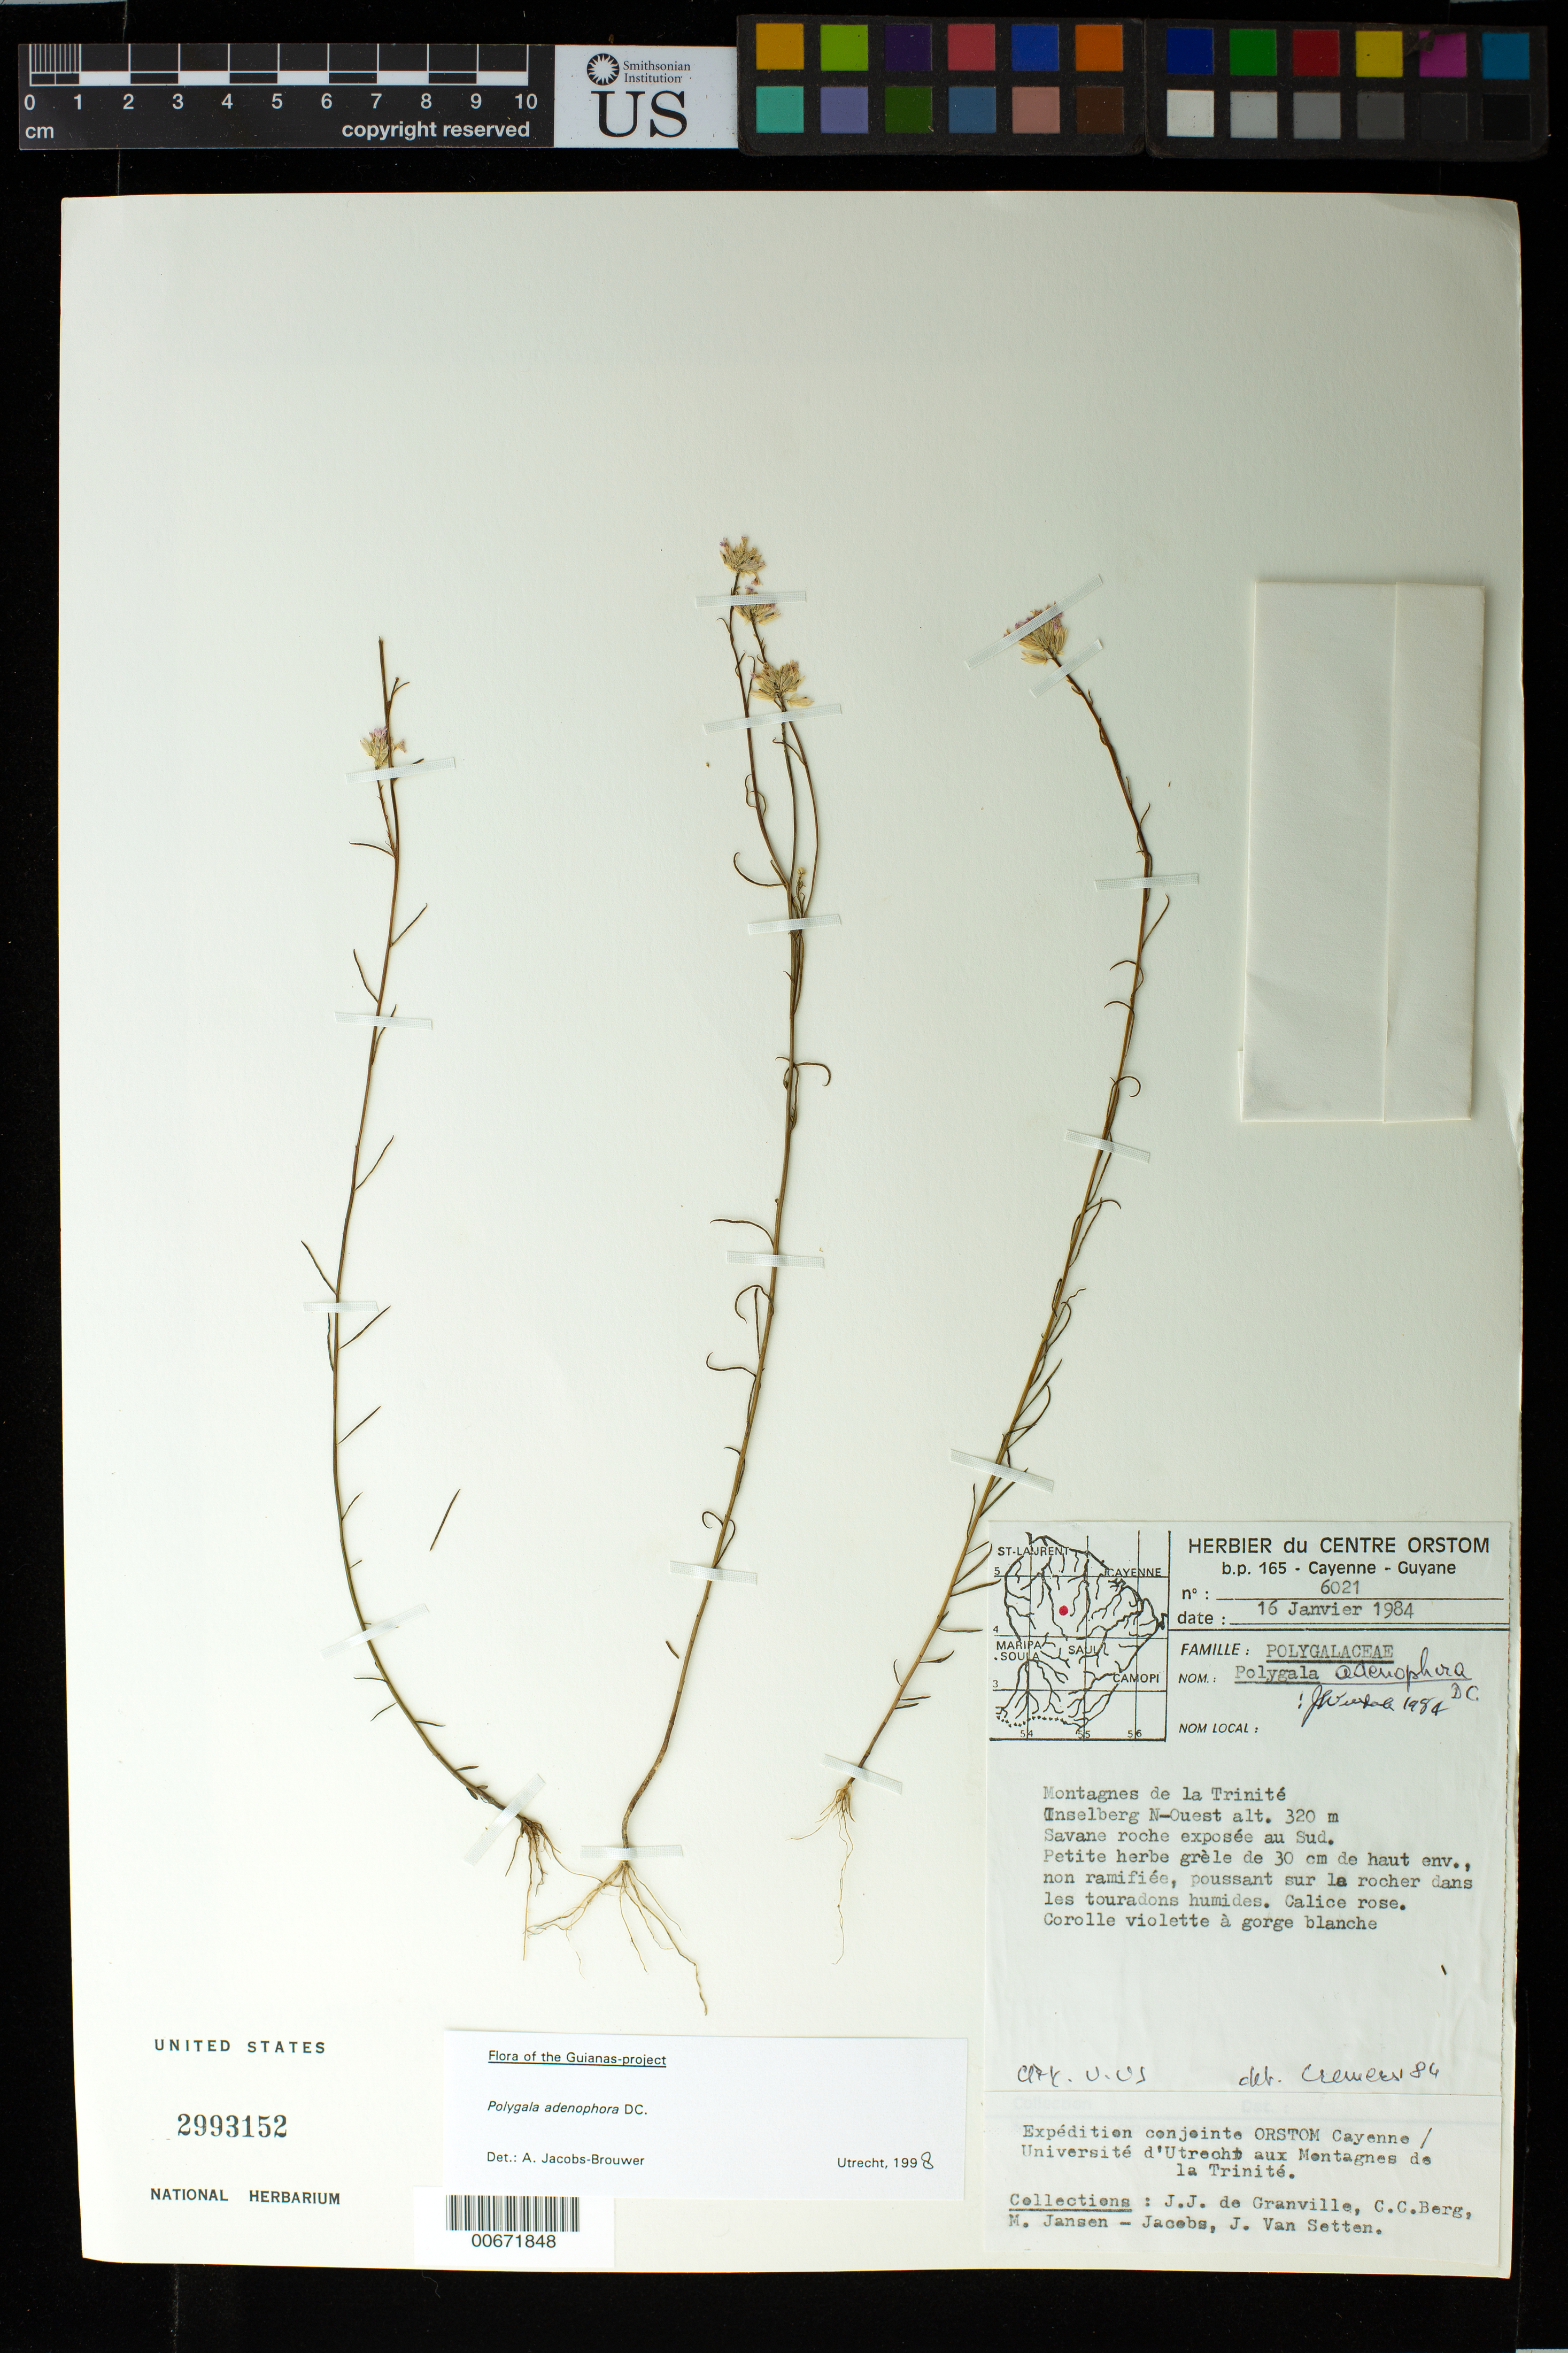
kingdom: Plantae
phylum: Tracheophyta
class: Magnoliopsida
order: Fabales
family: Polygalaceae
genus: Polygala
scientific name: Polygala adenophora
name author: DC.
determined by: Jacobs-Brouwer, A.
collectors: J.-J. de Granville, C. C. Berg, M. J. Jansen-Jacobs & J. van Setten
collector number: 6021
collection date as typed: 16-Jan-84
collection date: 1984-01-16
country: French Guiana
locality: Montagnes de la Trinité, inselberg NW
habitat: Savane roche exposée au sud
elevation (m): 320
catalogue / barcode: US 2993152